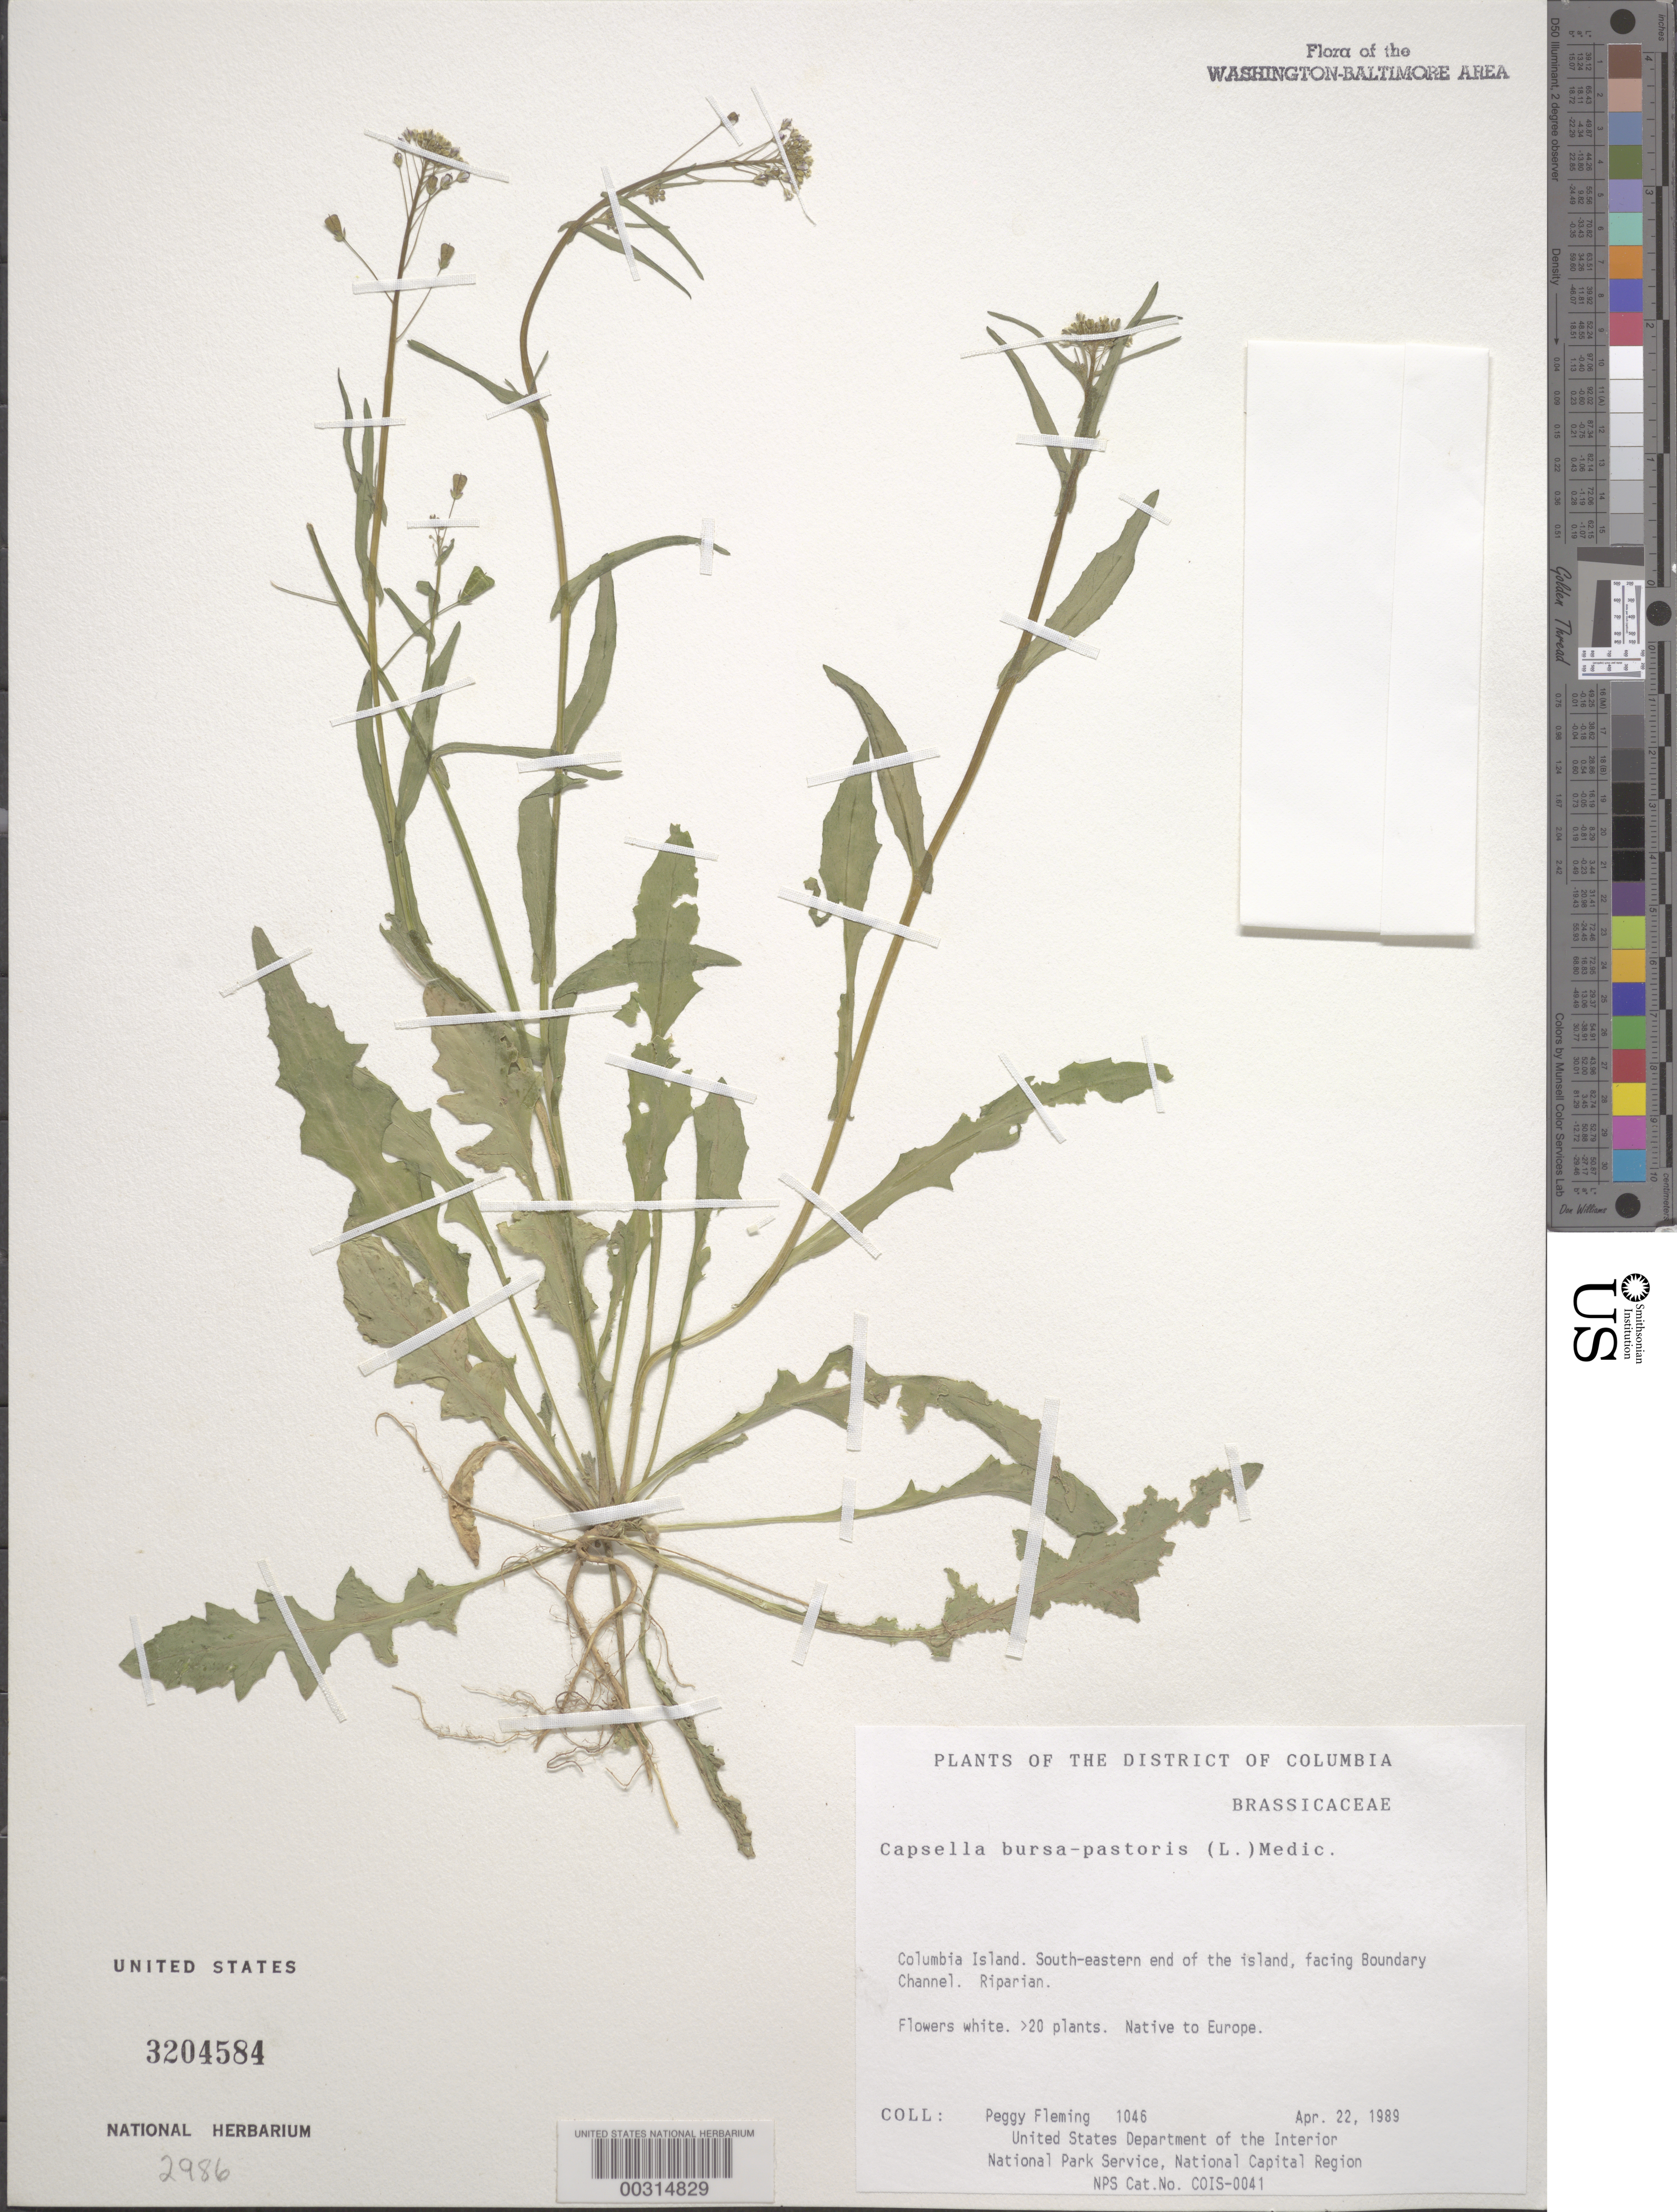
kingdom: Plantae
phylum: Tracheophyta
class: Magnoliopsida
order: Brassicales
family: Brassicaceae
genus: Capsella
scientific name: Capsella bursa-pastoris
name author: (L.) Medik.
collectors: P. Fleming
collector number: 1046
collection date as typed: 22 Apr 1989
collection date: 1989-04-22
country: United States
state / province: District of Columbia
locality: Columbia Island, SE end of Island, facing Boundary Channel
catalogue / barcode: US 3204584